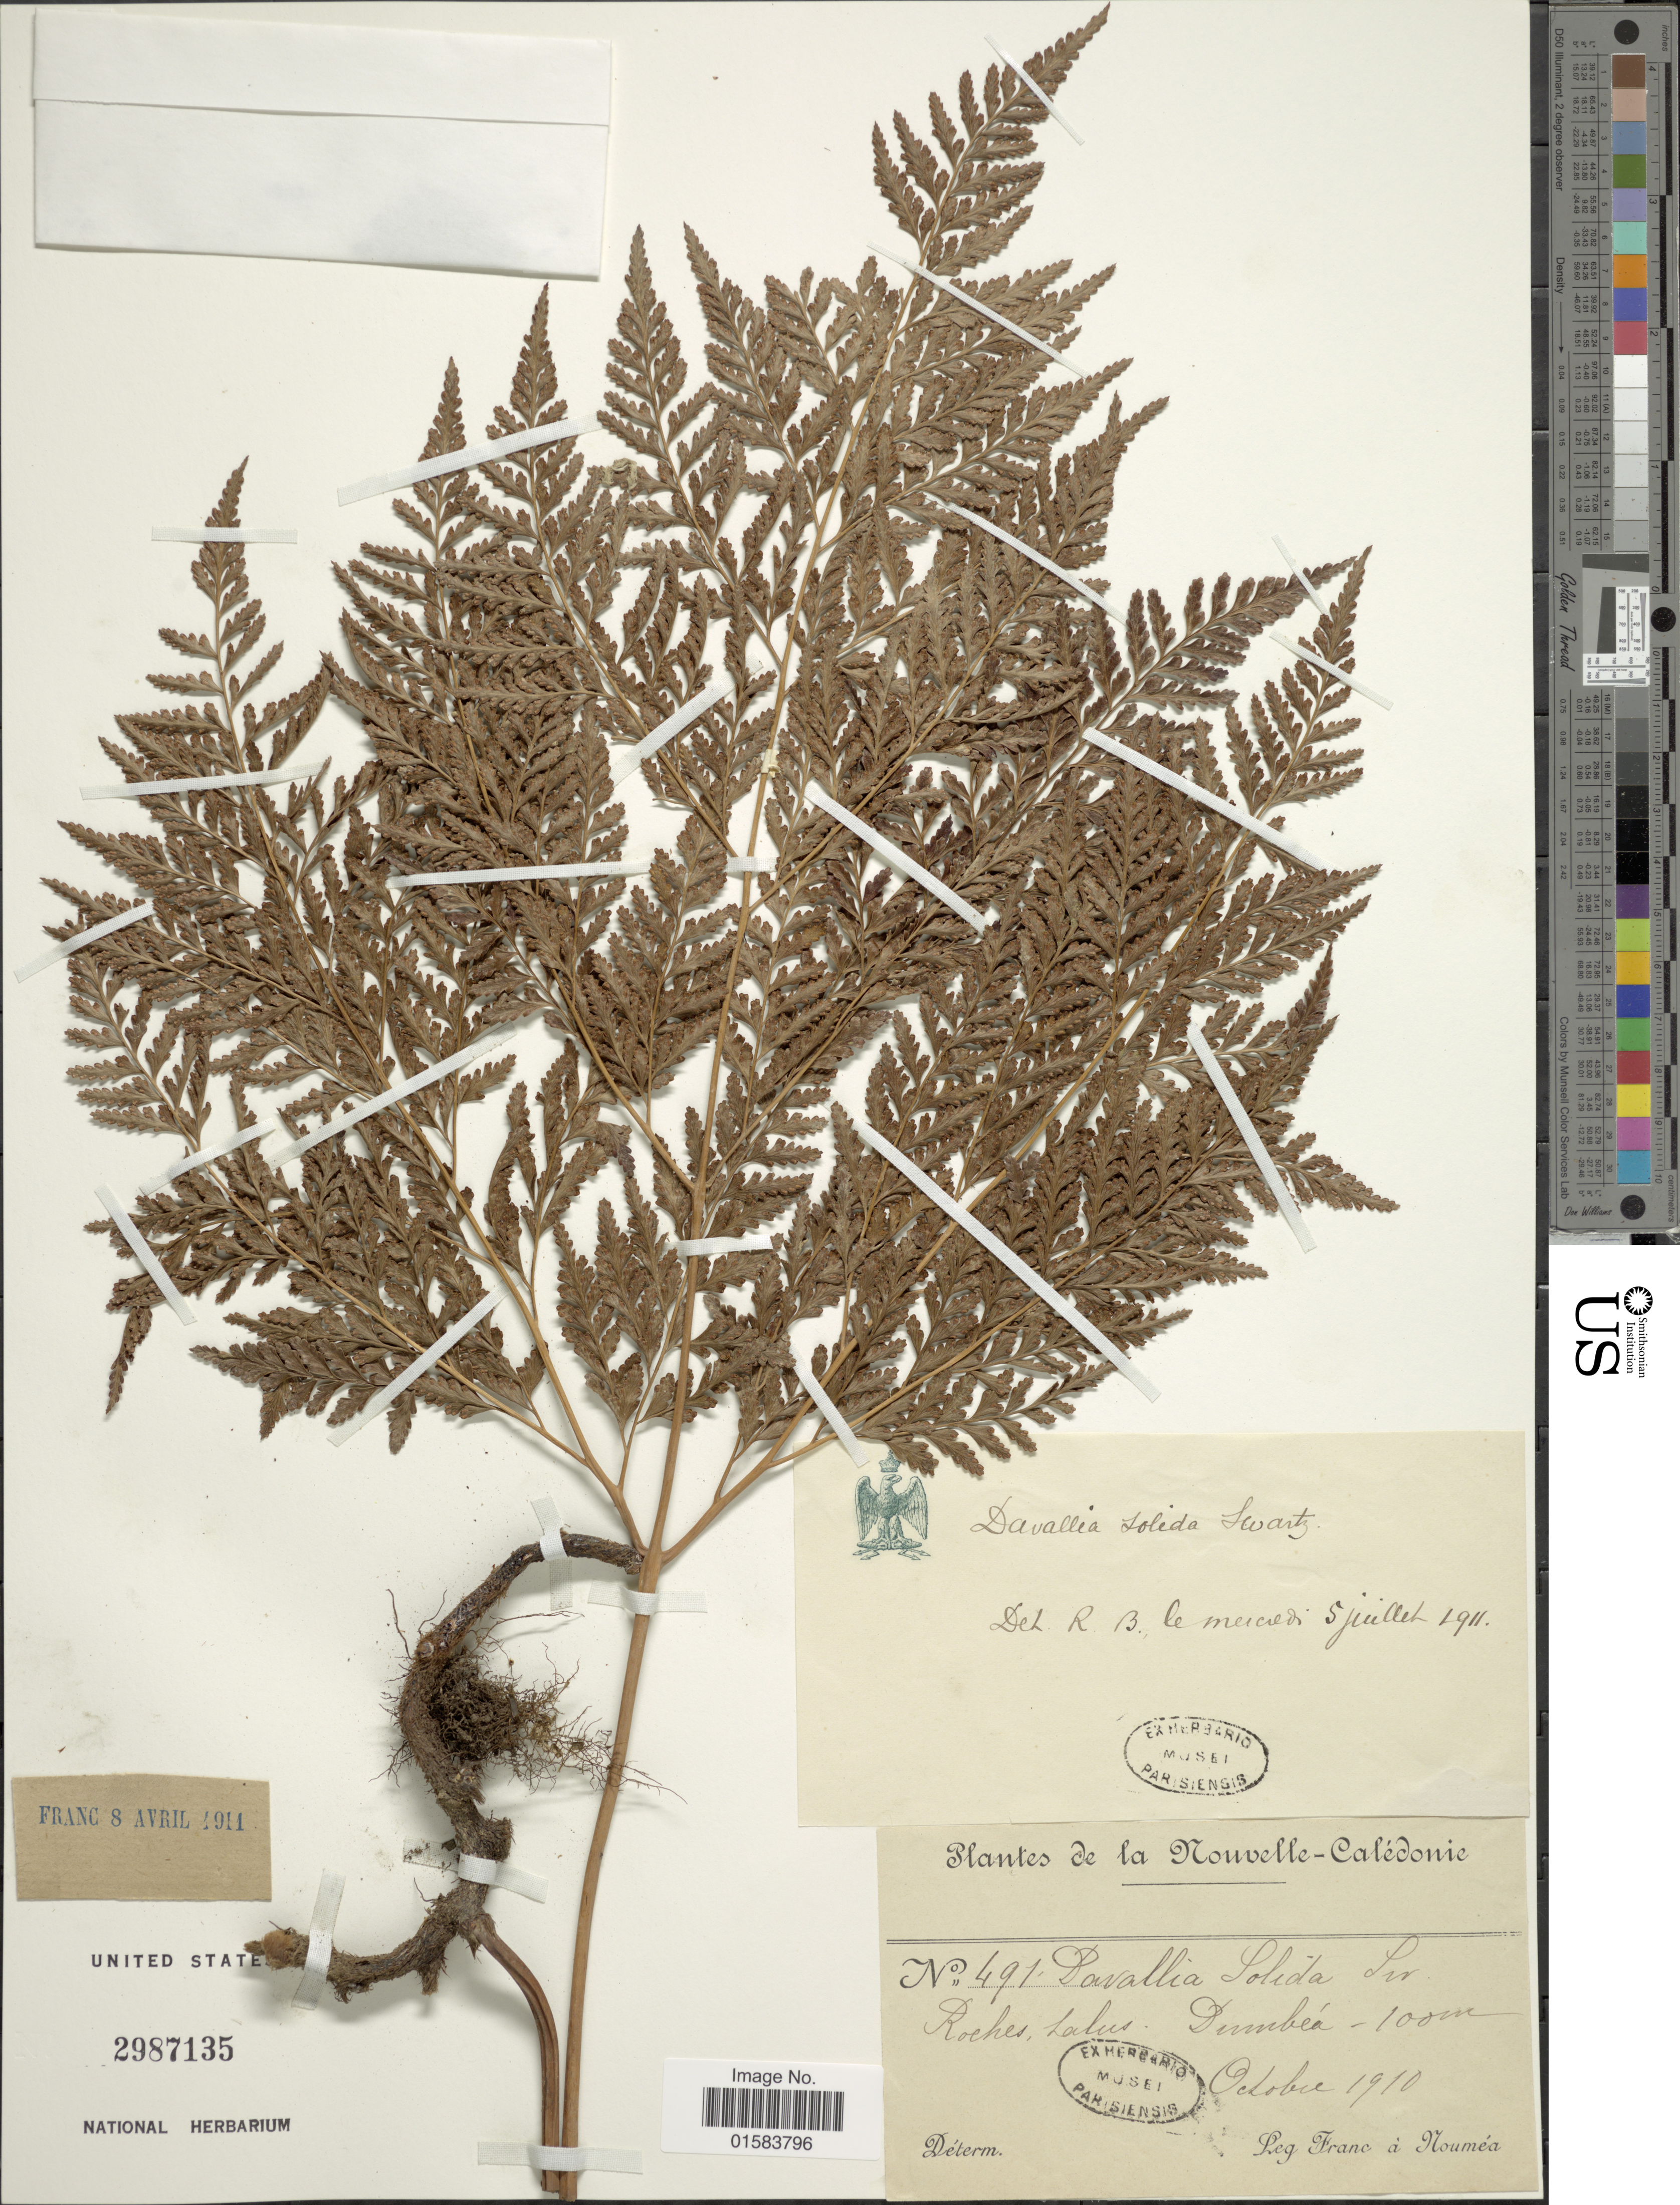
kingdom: Plantae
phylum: Tracheophyta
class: Polypodiopsida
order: Polypodiales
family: Davalliaceae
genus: Davallia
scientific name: Davallia solida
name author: (G. Forst.) Sw.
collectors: Franc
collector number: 491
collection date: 1910-10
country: New Caledonia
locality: Roches Lalus, Dumbea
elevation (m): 100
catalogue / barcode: US 2987135